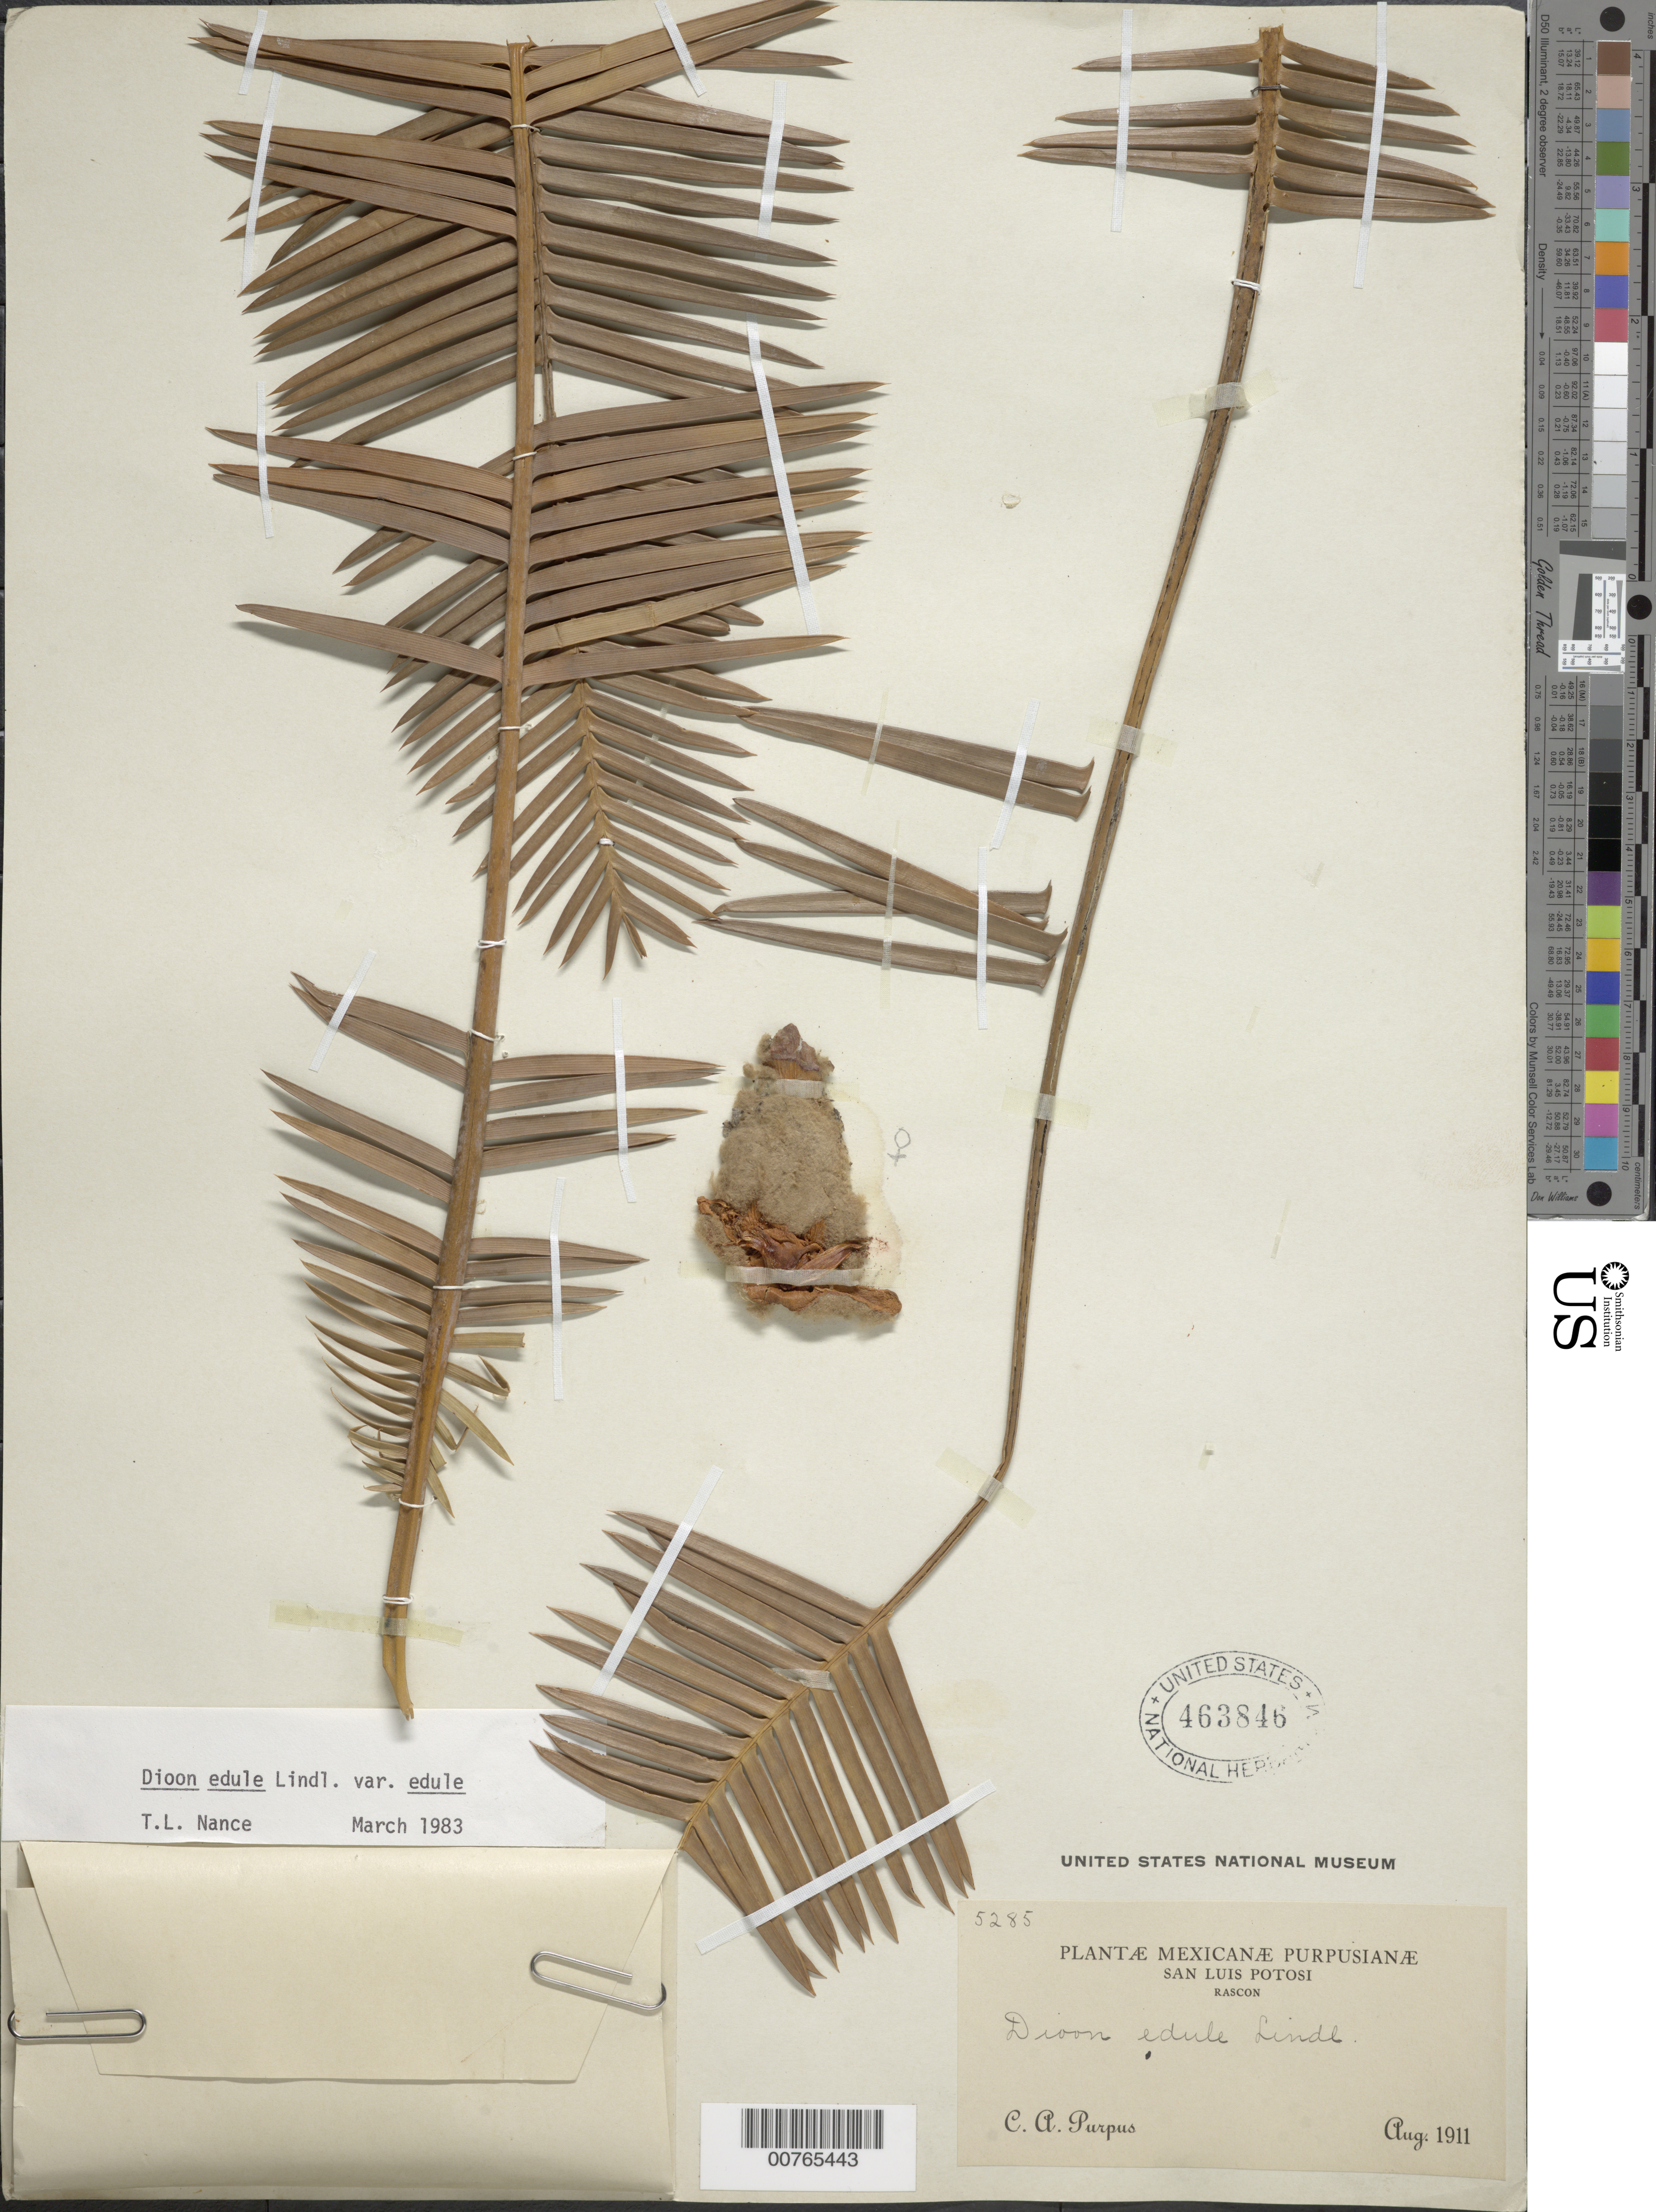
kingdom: Plantae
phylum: Tracheophyta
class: Cycadopsida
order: Cycadales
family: Zamiaceae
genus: Dioon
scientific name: Dioon edule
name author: Lindl.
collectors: C. A. Purpus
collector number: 5285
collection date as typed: Aug 1911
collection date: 1911-08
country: Mexico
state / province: San Luis Potosi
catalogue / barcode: US 463846